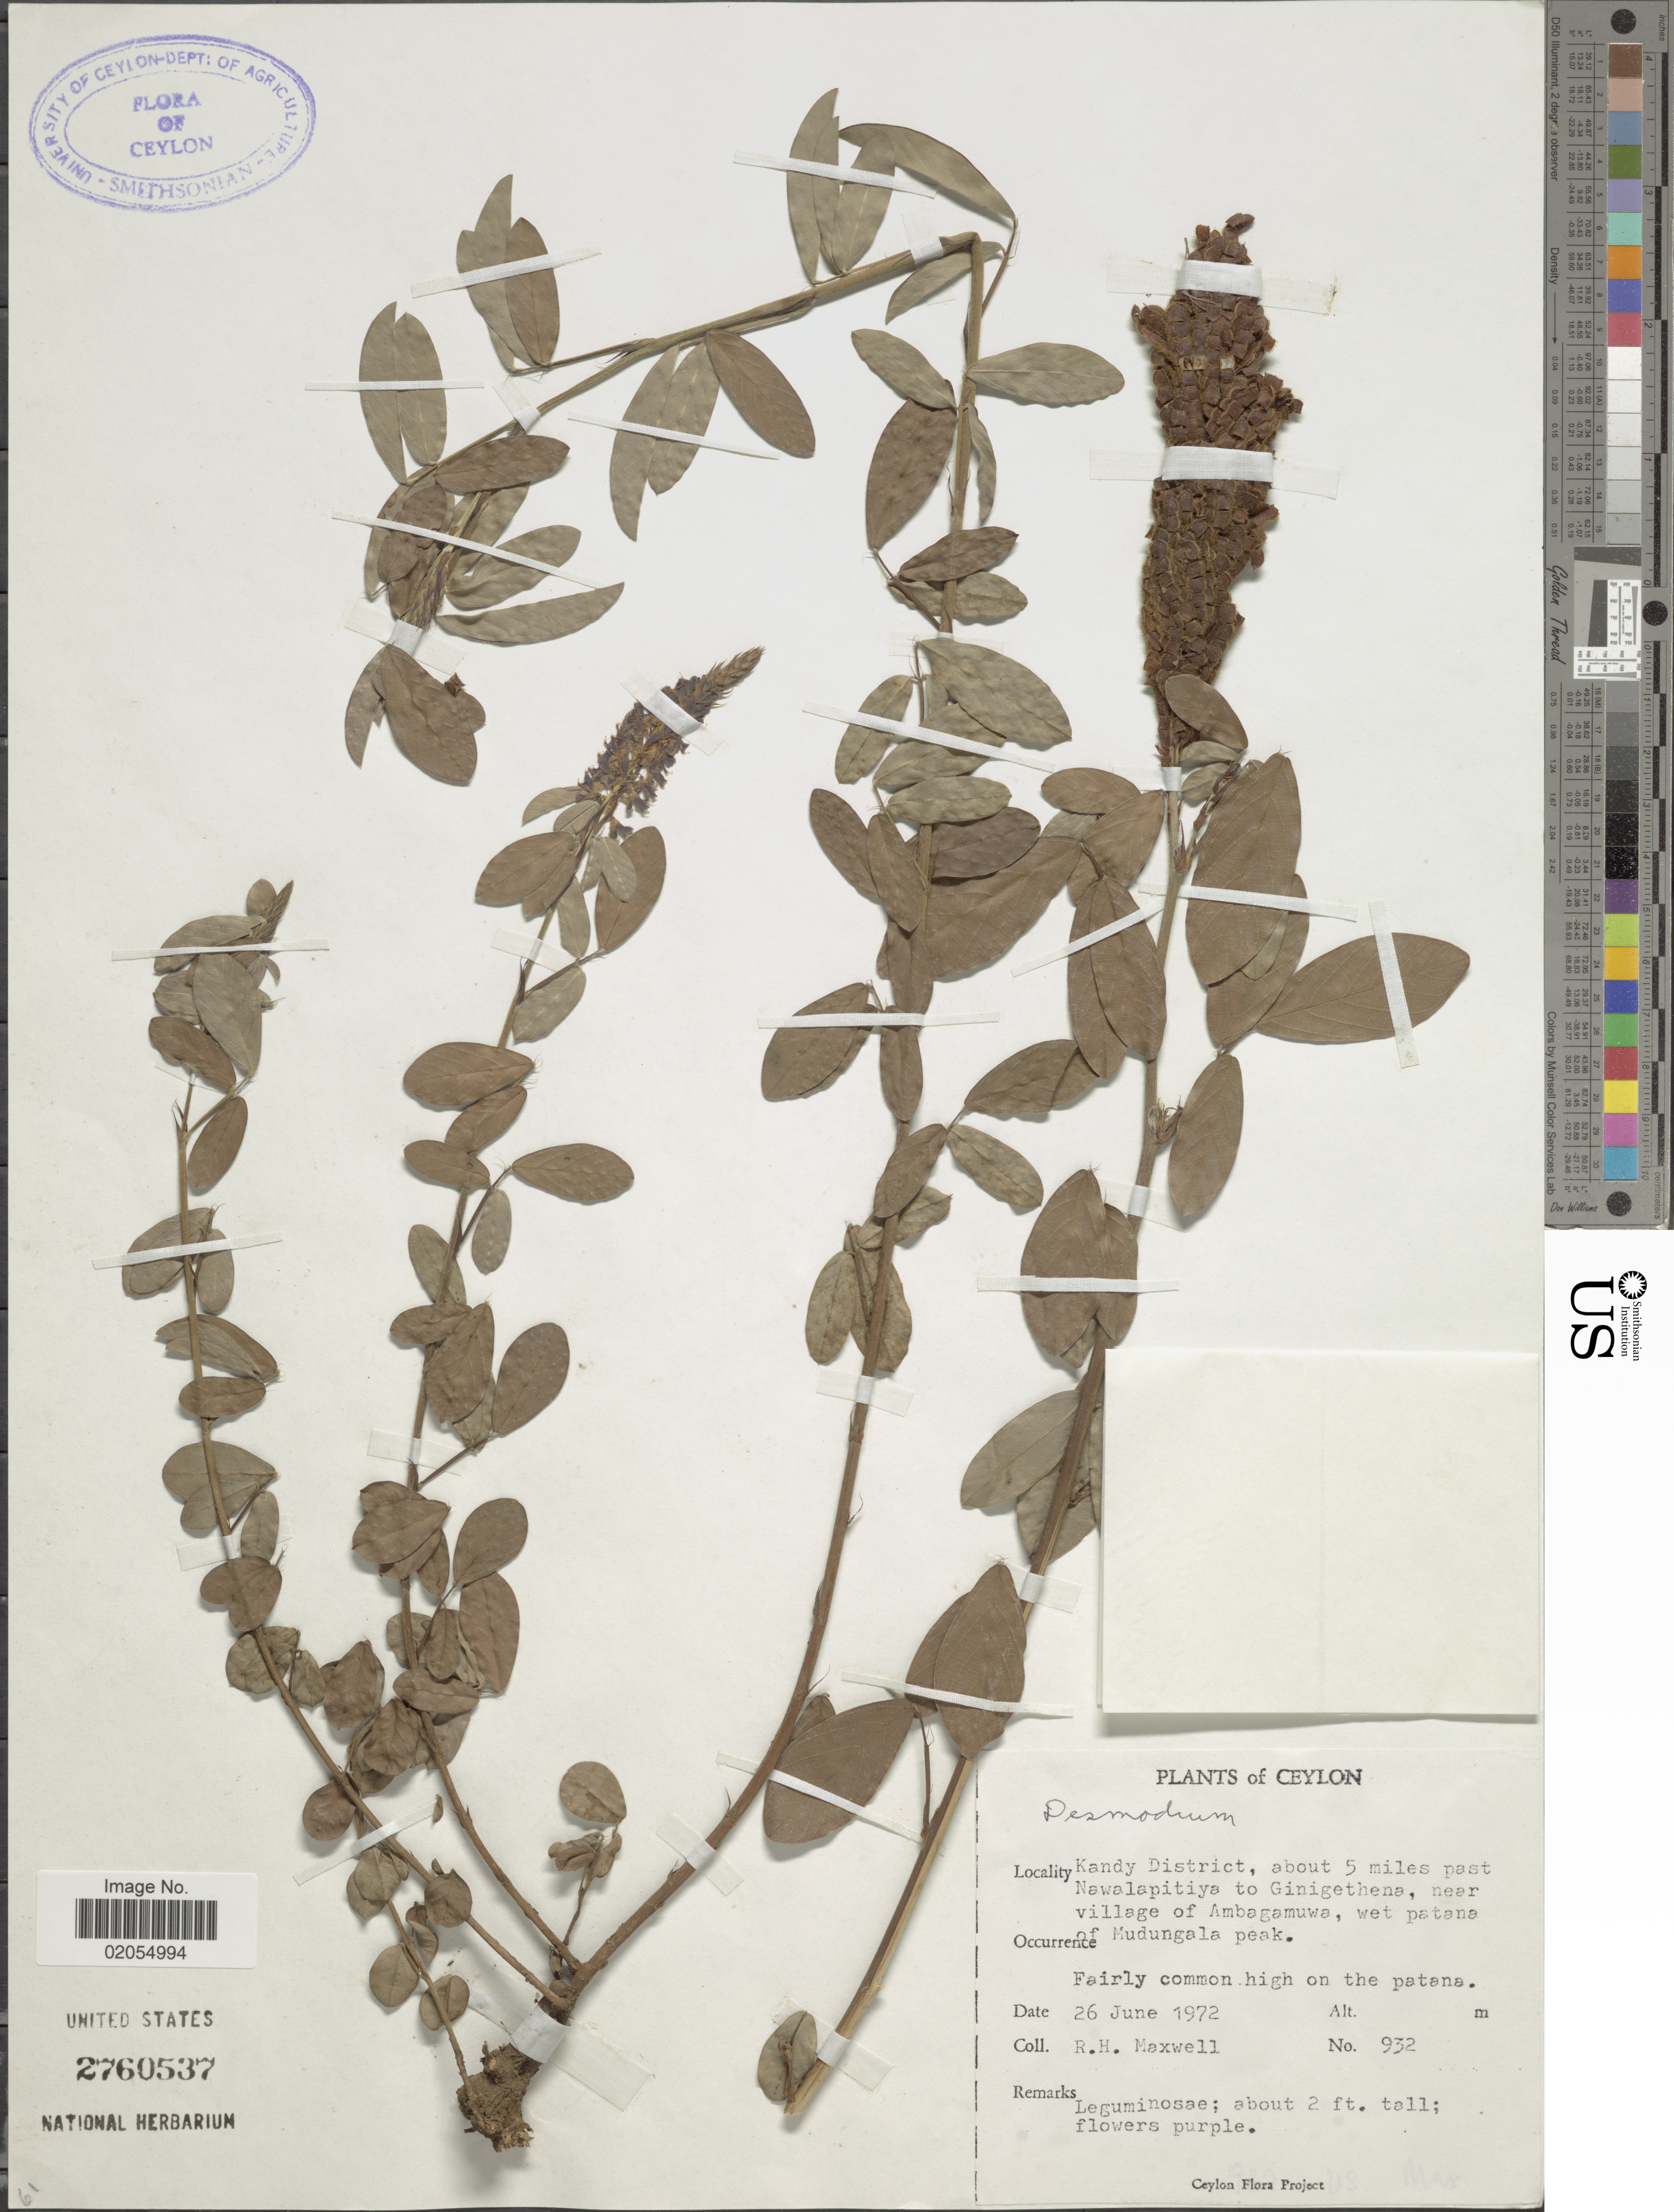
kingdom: Plantae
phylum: Tracheophyta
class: Magnoliopsida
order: Fabales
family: Fabaceae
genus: Grona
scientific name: Grona heterocarpos var. strigosa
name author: (Meeuwen) H. Ohashi & K. Ohashi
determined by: Strong, Mark T., (BOT), Smithsonian Institution - National Museum of Natural History (UNITED STATES)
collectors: R. Maxwell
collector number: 932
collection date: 1972-06-26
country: Sri Lanka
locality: Ceylon. Kandy District, about 5 miles past Nawalapitiya to Ginigethena, near village of Ambagamuwa, wet patana of Mudungala peak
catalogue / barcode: US 2760537